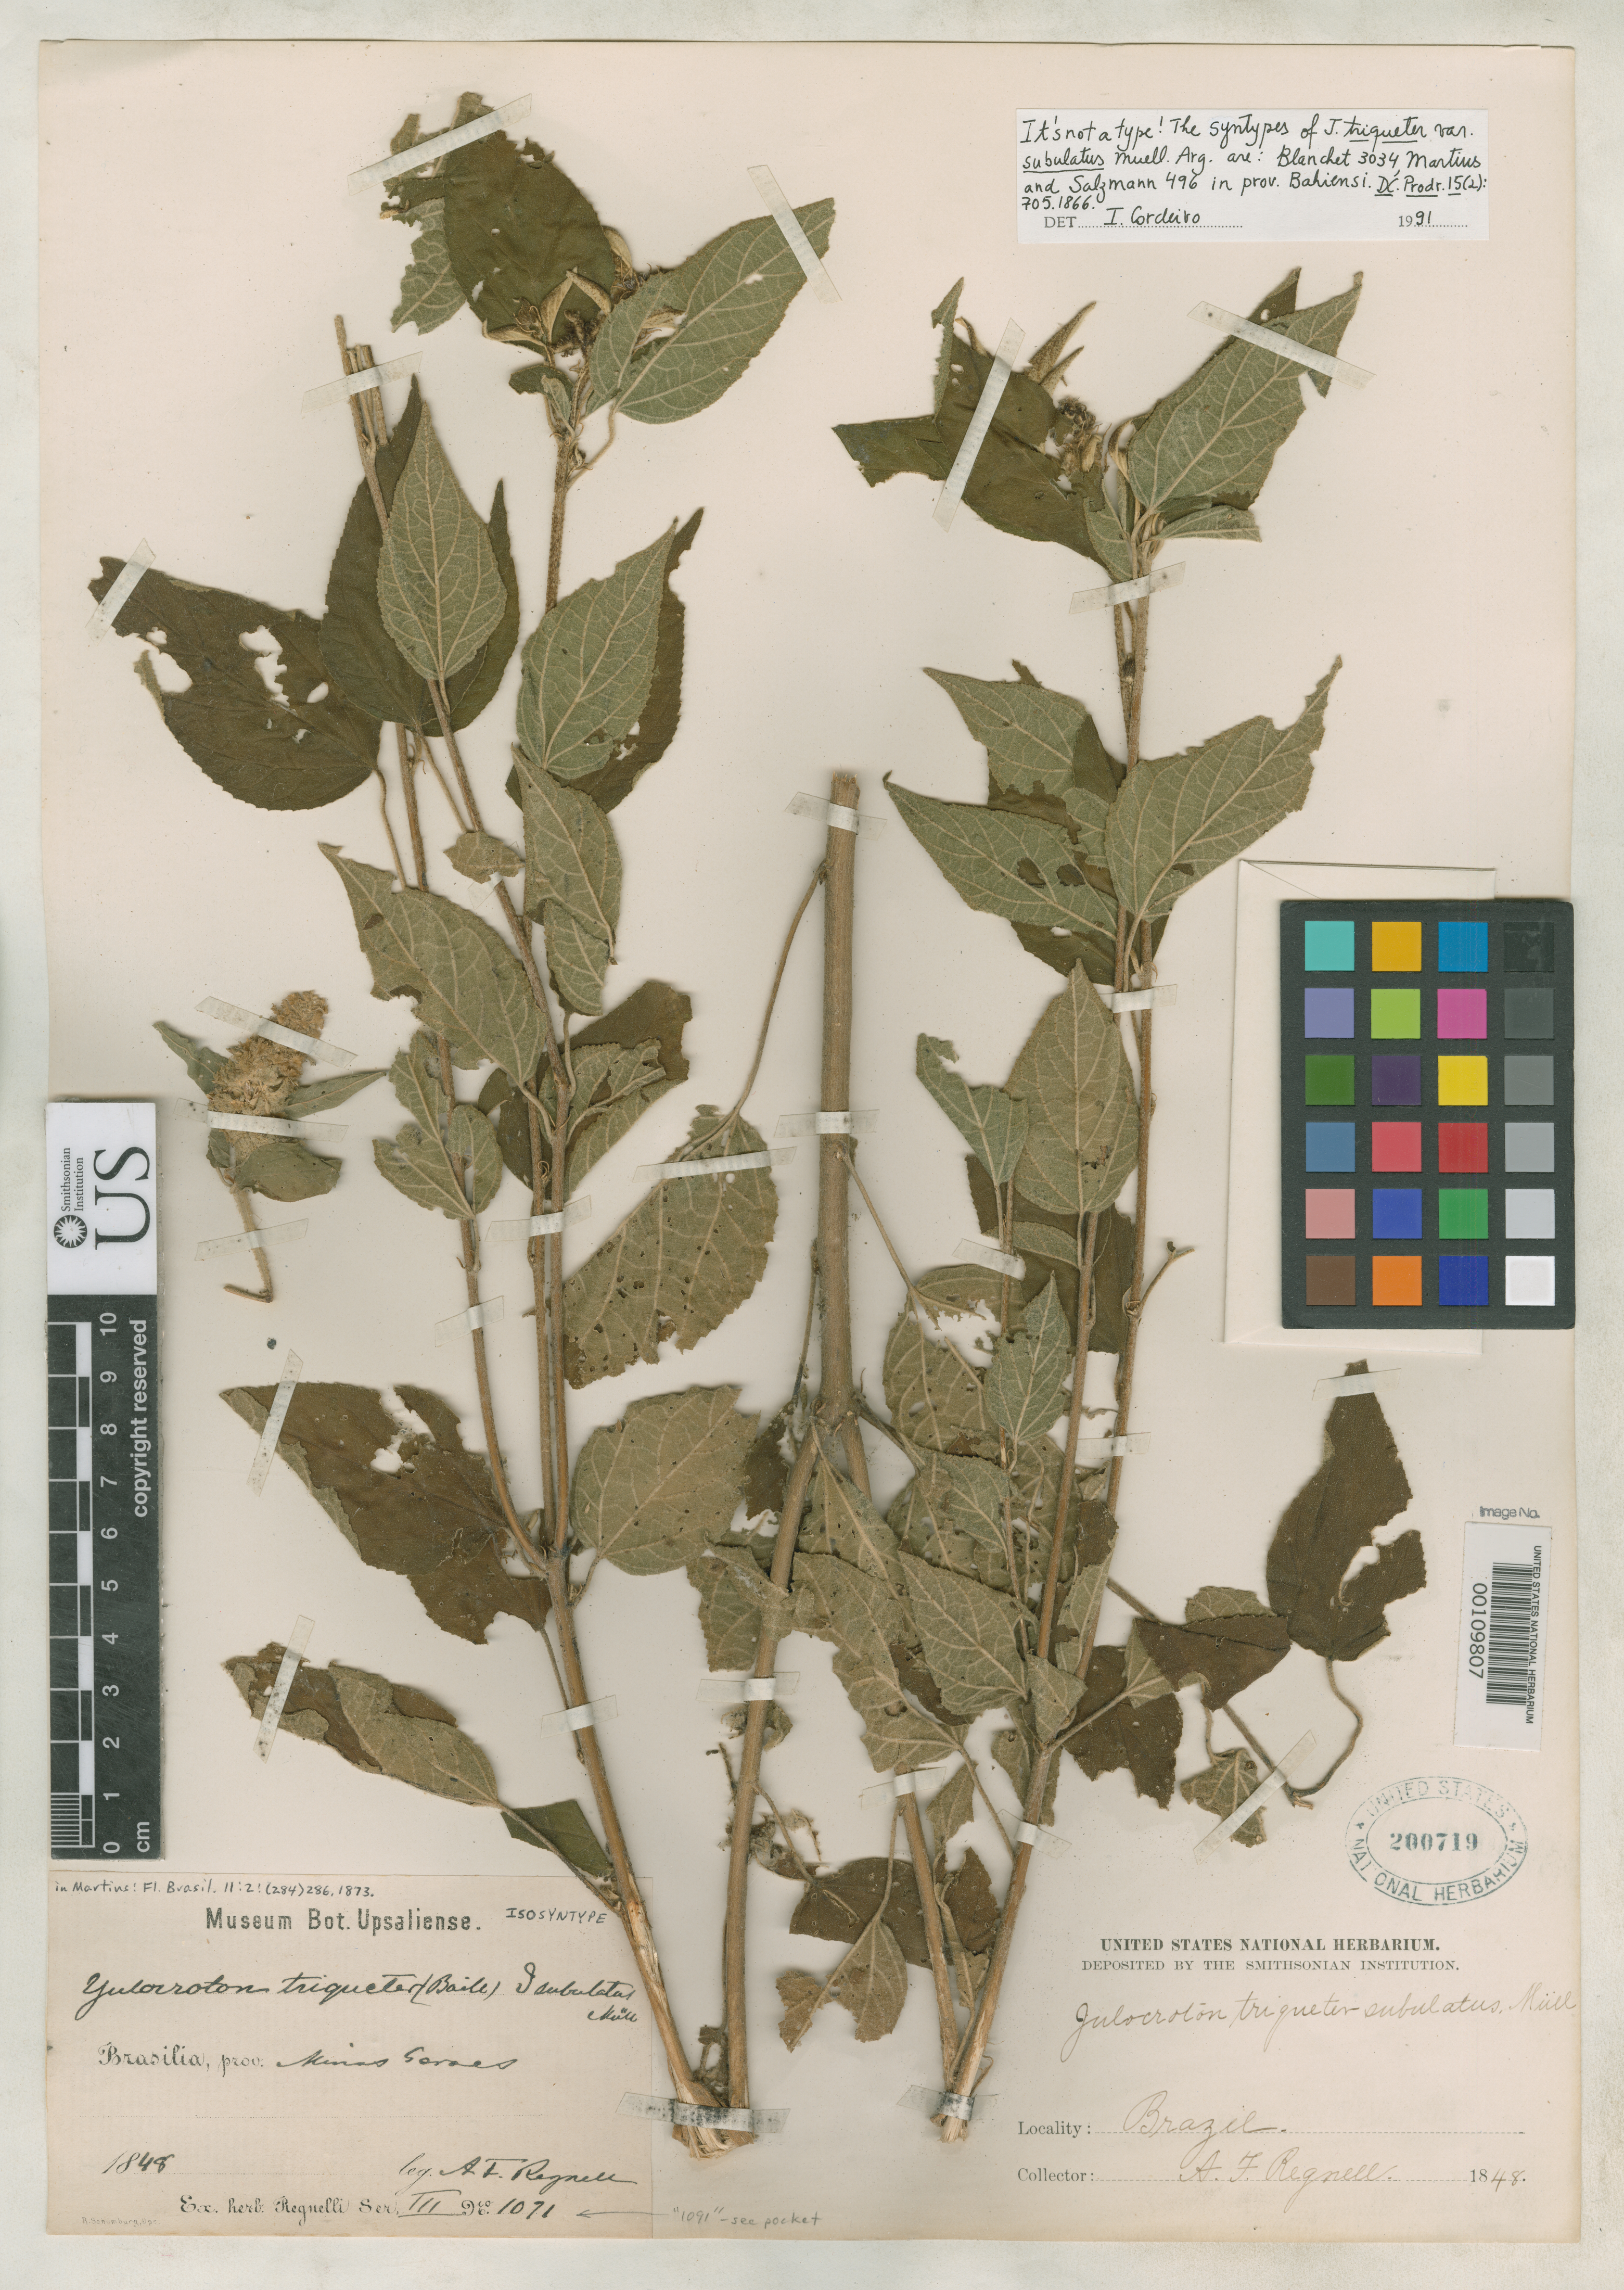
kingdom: Plantae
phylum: Tracheophyta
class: Magnoliopsida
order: Malpighiales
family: Euphorbiaceae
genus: Julocroton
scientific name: Julocroton triqueter var. subulatus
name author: Müll. Arg. in Mart.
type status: Isosyntype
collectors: A. F. Regnell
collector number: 1091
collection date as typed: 1848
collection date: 1848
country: Brazil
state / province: Minas Gerais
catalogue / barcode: US 200719